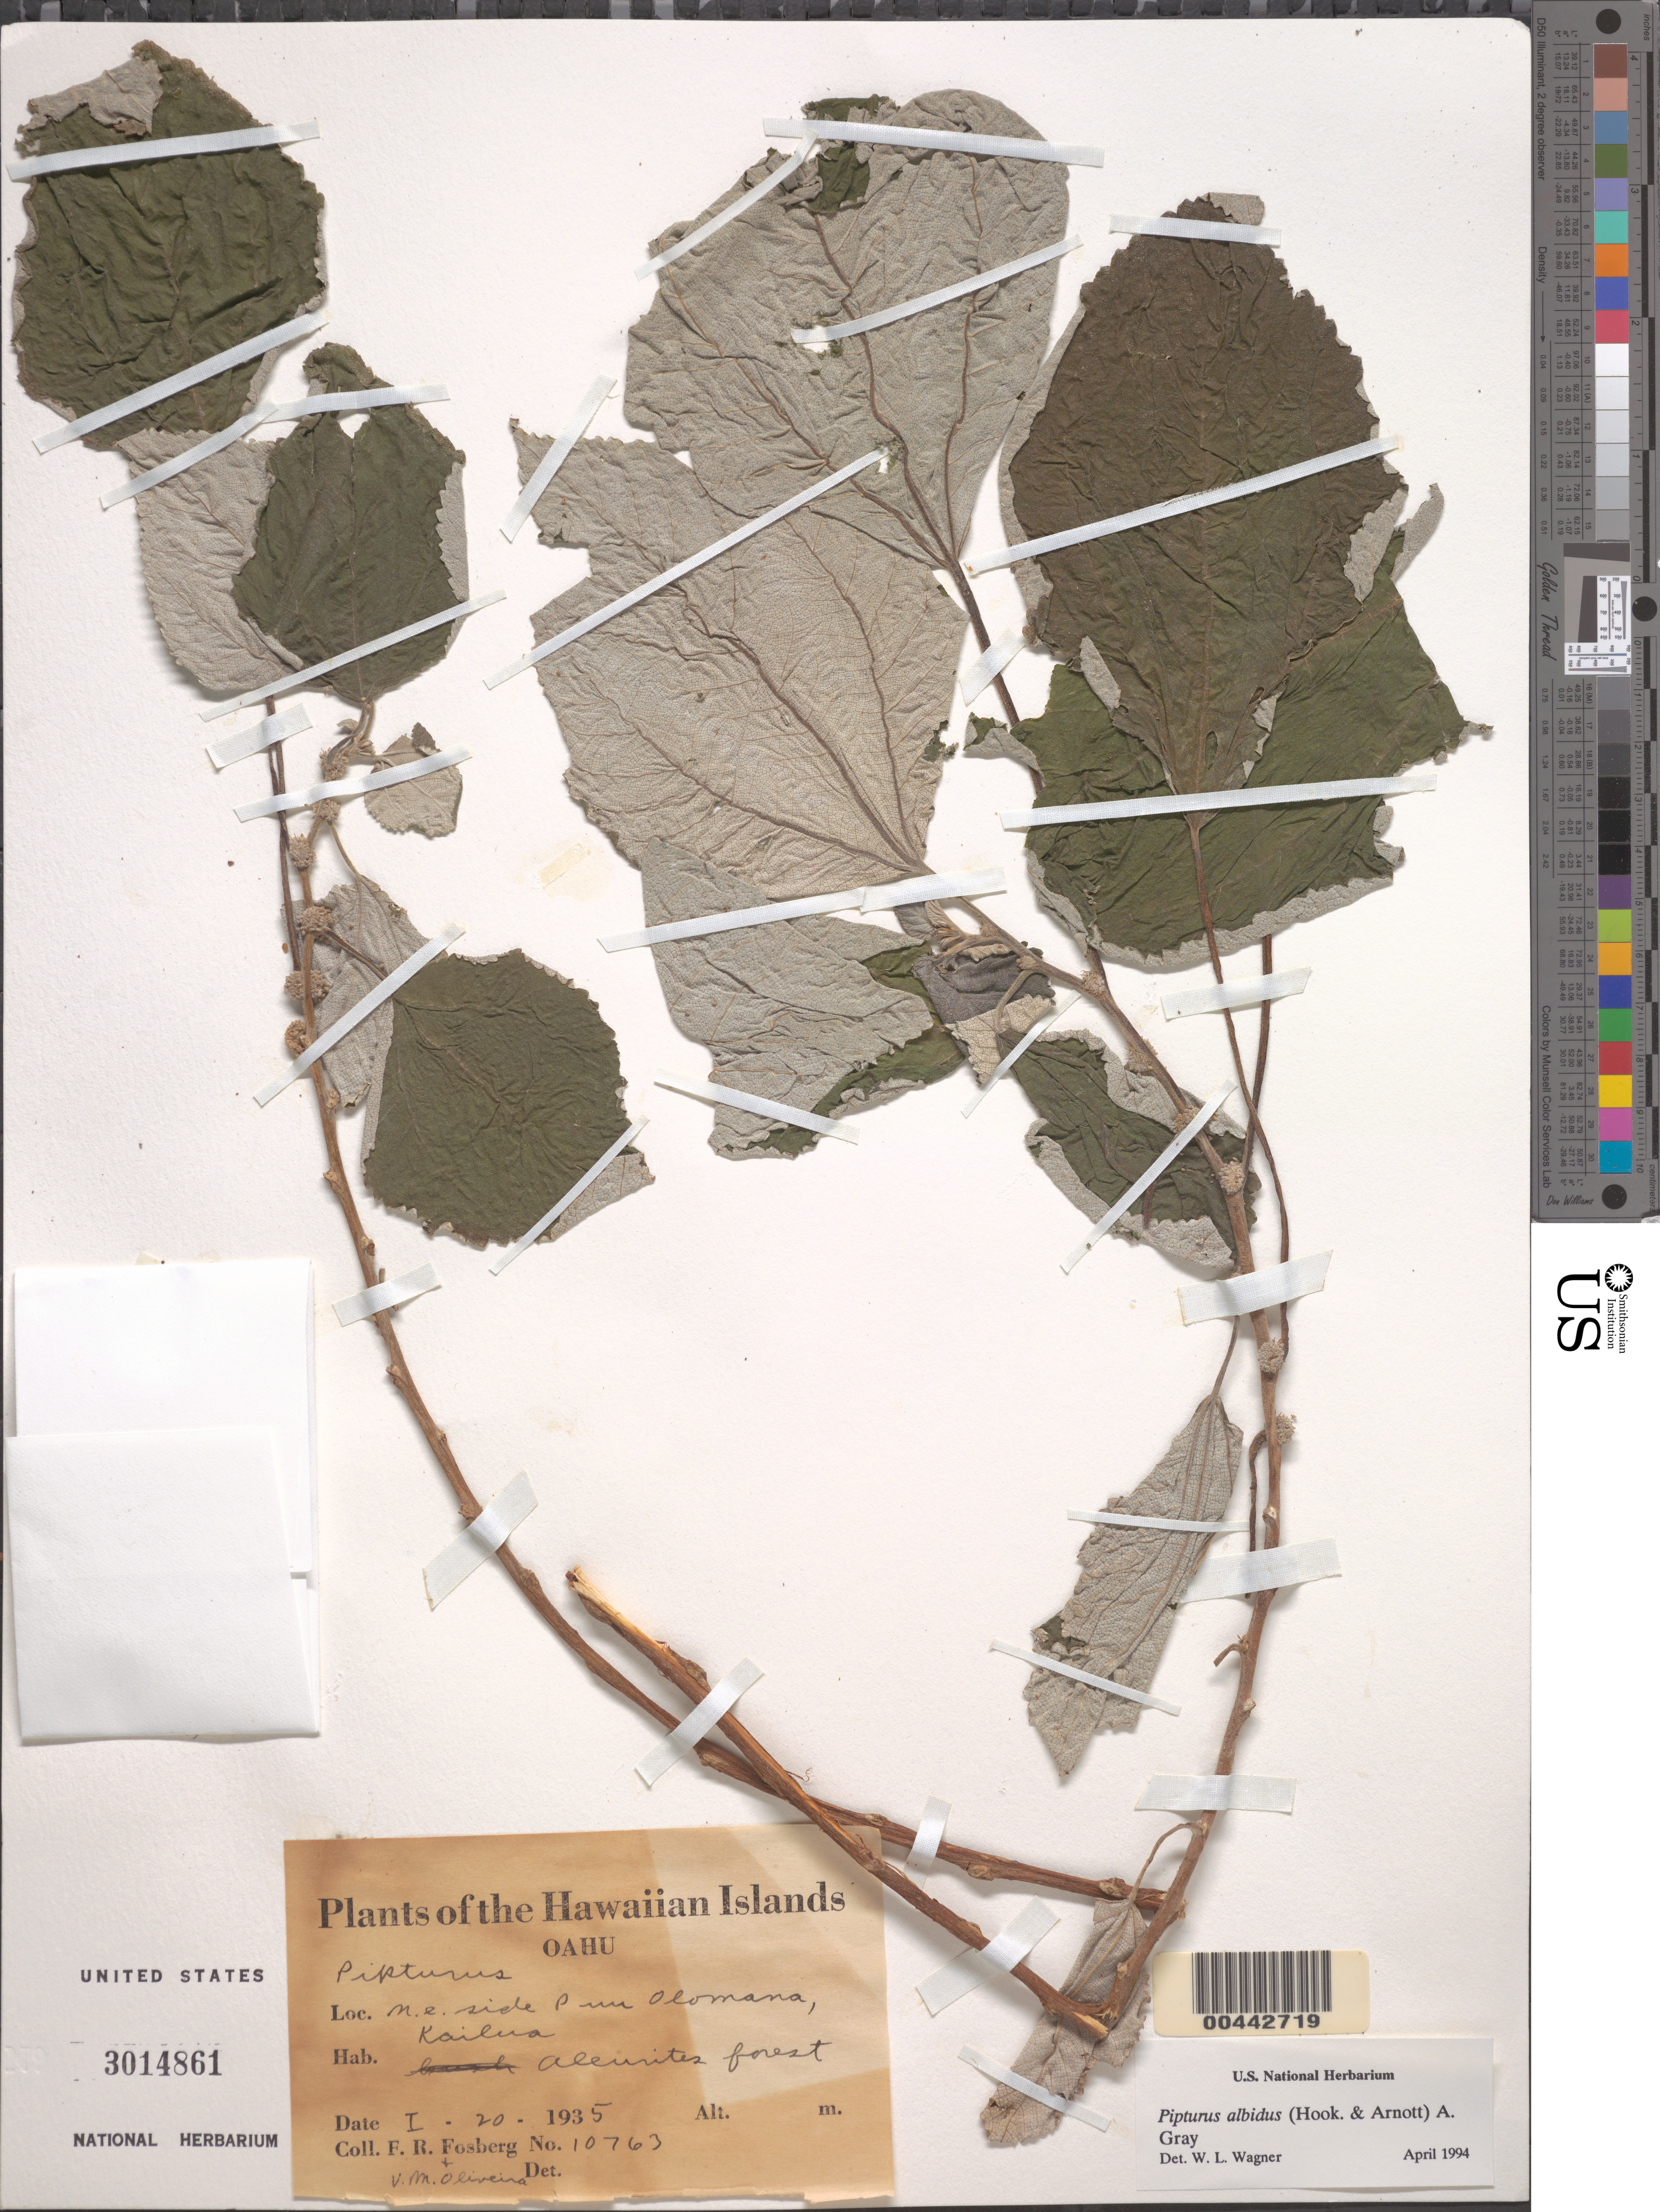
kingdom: Plantae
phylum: Tracheophyta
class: Magnoliopsida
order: Rosales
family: Urticaceae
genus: Pipturus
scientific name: Pipturus albidus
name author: (Hook. & Arn.) A. Gray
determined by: Wagner, W. L., (BOT), Smithsonian Institution - National Museum of Natural History (UNITED STATES)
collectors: F. R. Fosberg & V. Oliveira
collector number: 10763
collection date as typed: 20 Jan 1935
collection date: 1935-01-20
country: United States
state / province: Hawaii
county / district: Honolulu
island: Oahu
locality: Northeast side Puu Olomana, Kailua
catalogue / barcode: US 3014861